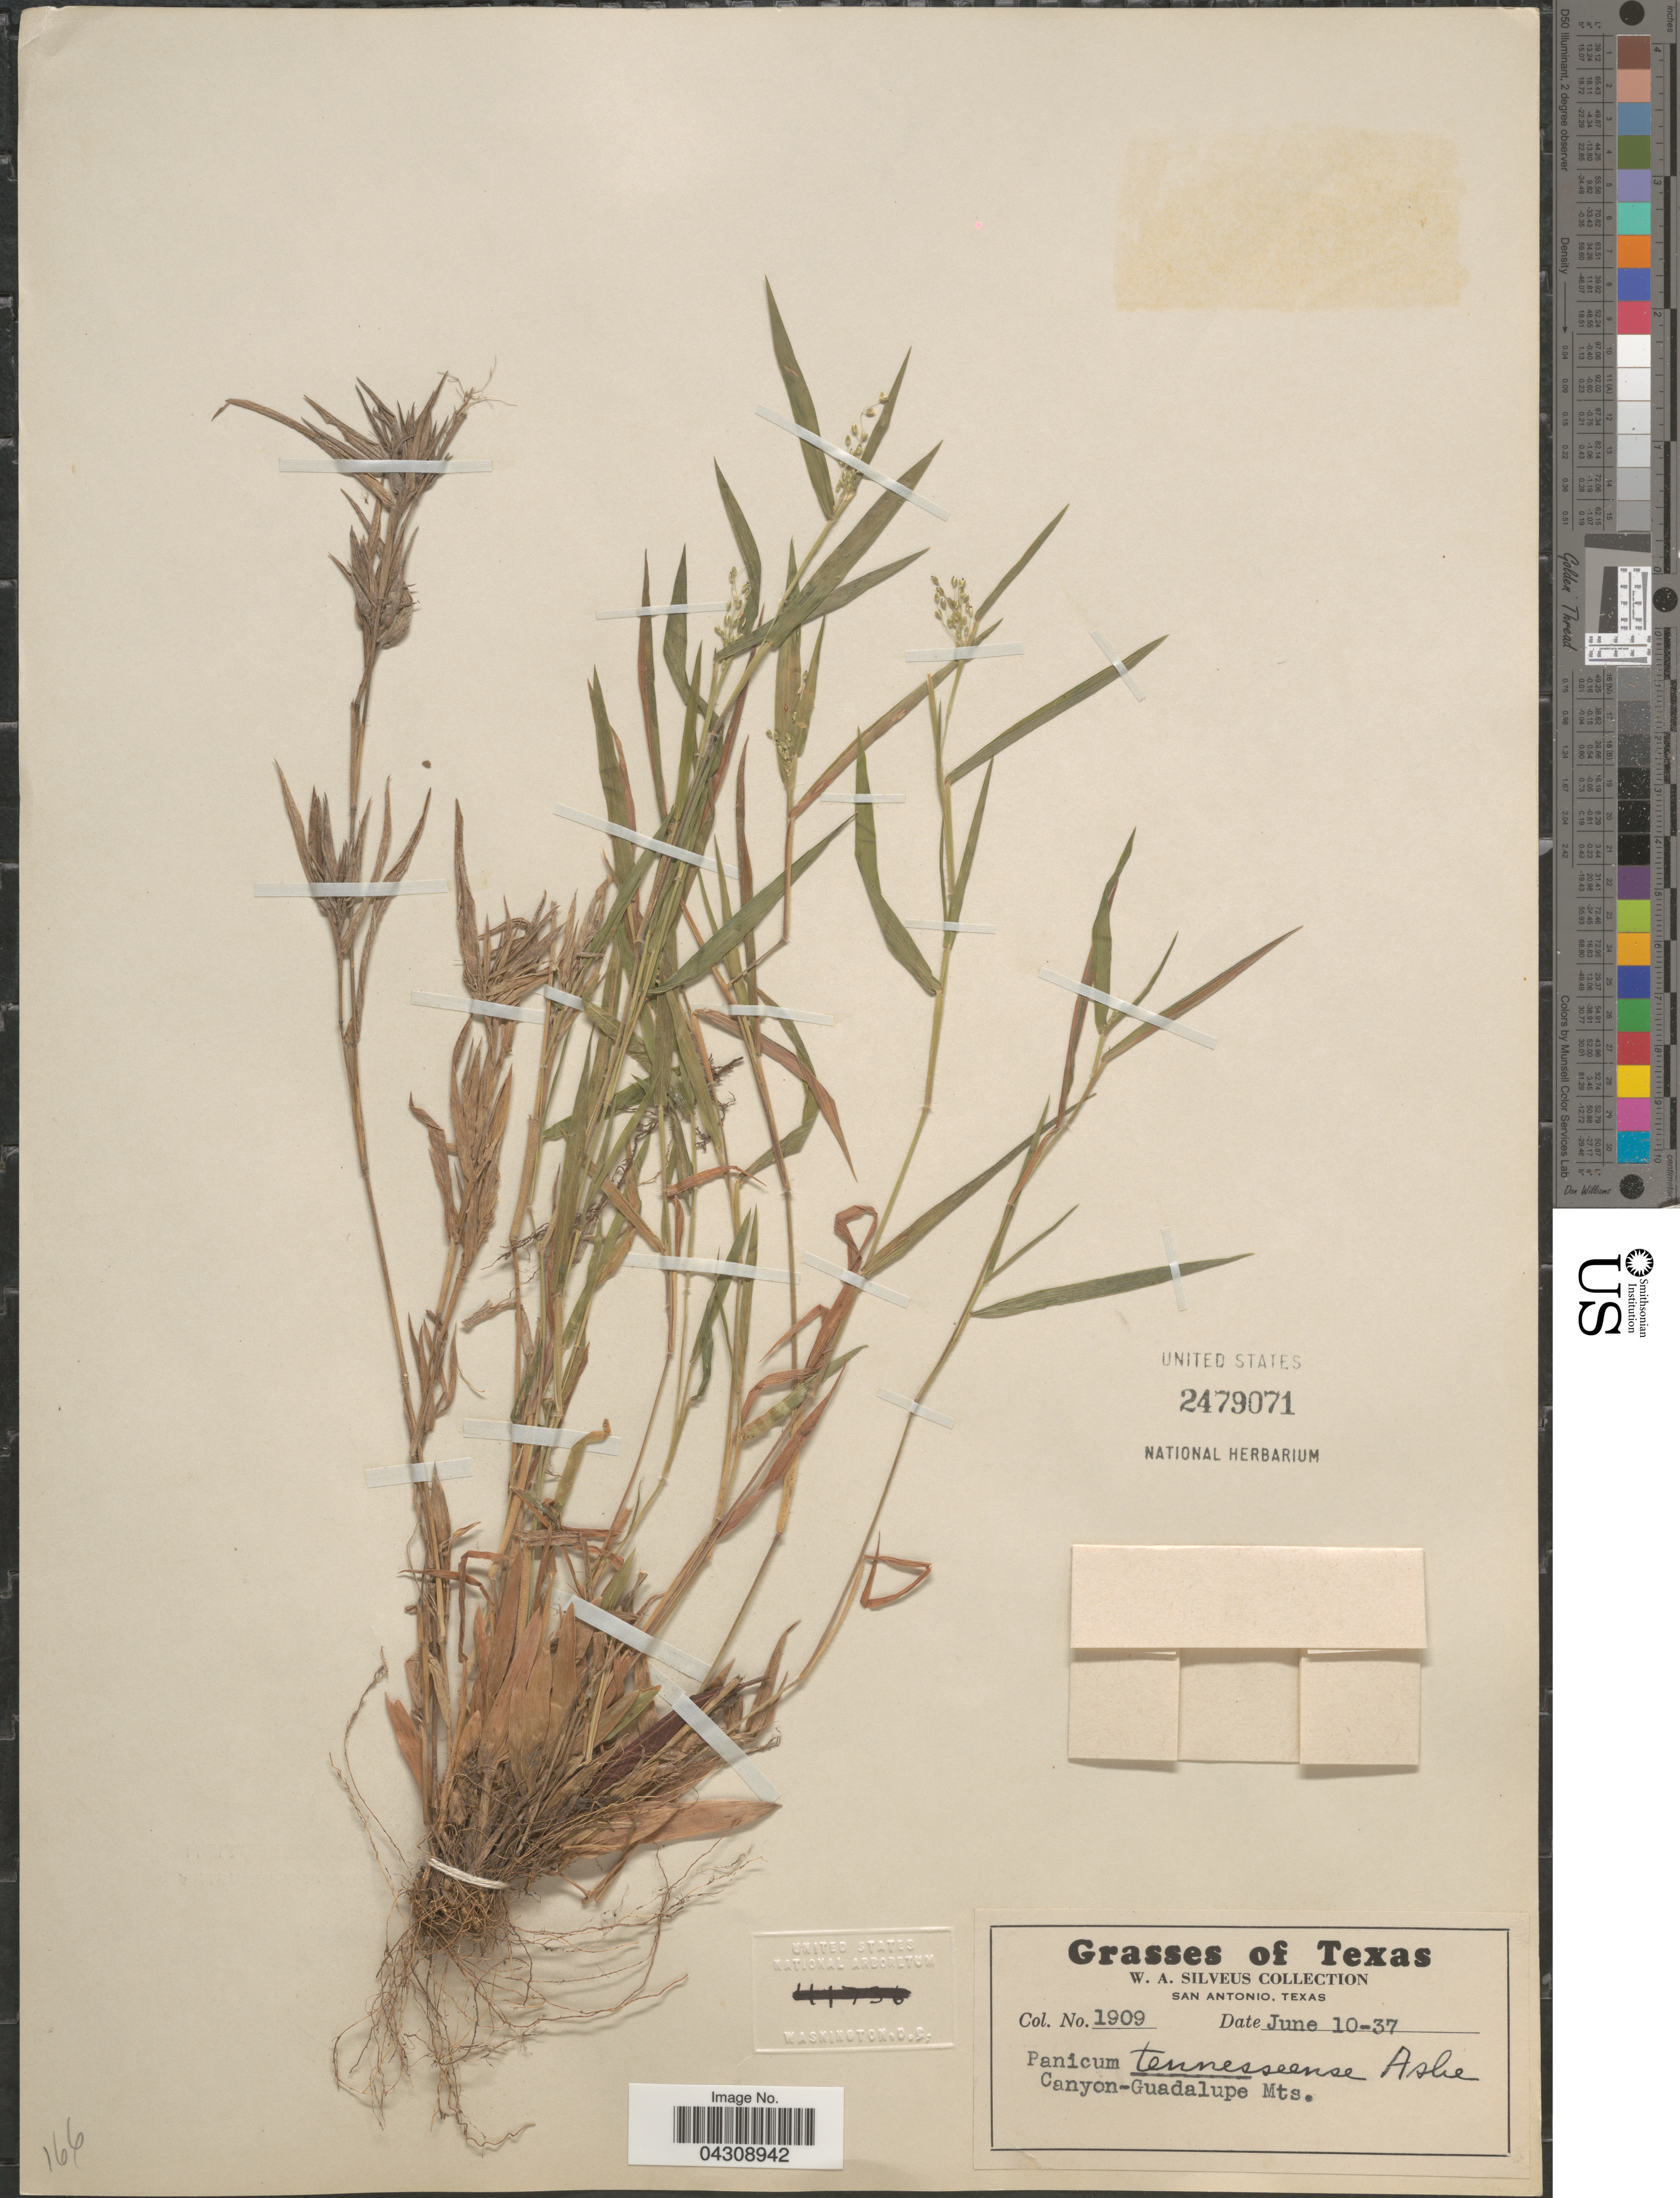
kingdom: Plantae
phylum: Tracheophyta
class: Liliopsida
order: Poales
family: Poaceae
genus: Dichanthelium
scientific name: Dichanthelium acuminatum var. acuminatum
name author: (Sw.) Gould & C.A. Clark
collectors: W. Silveus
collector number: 1909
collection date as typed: Transcribed d/m/y: 10/6/37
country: United States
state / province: Texas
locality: Canyon-Guadalupe Mts.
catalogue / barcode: US 2479071